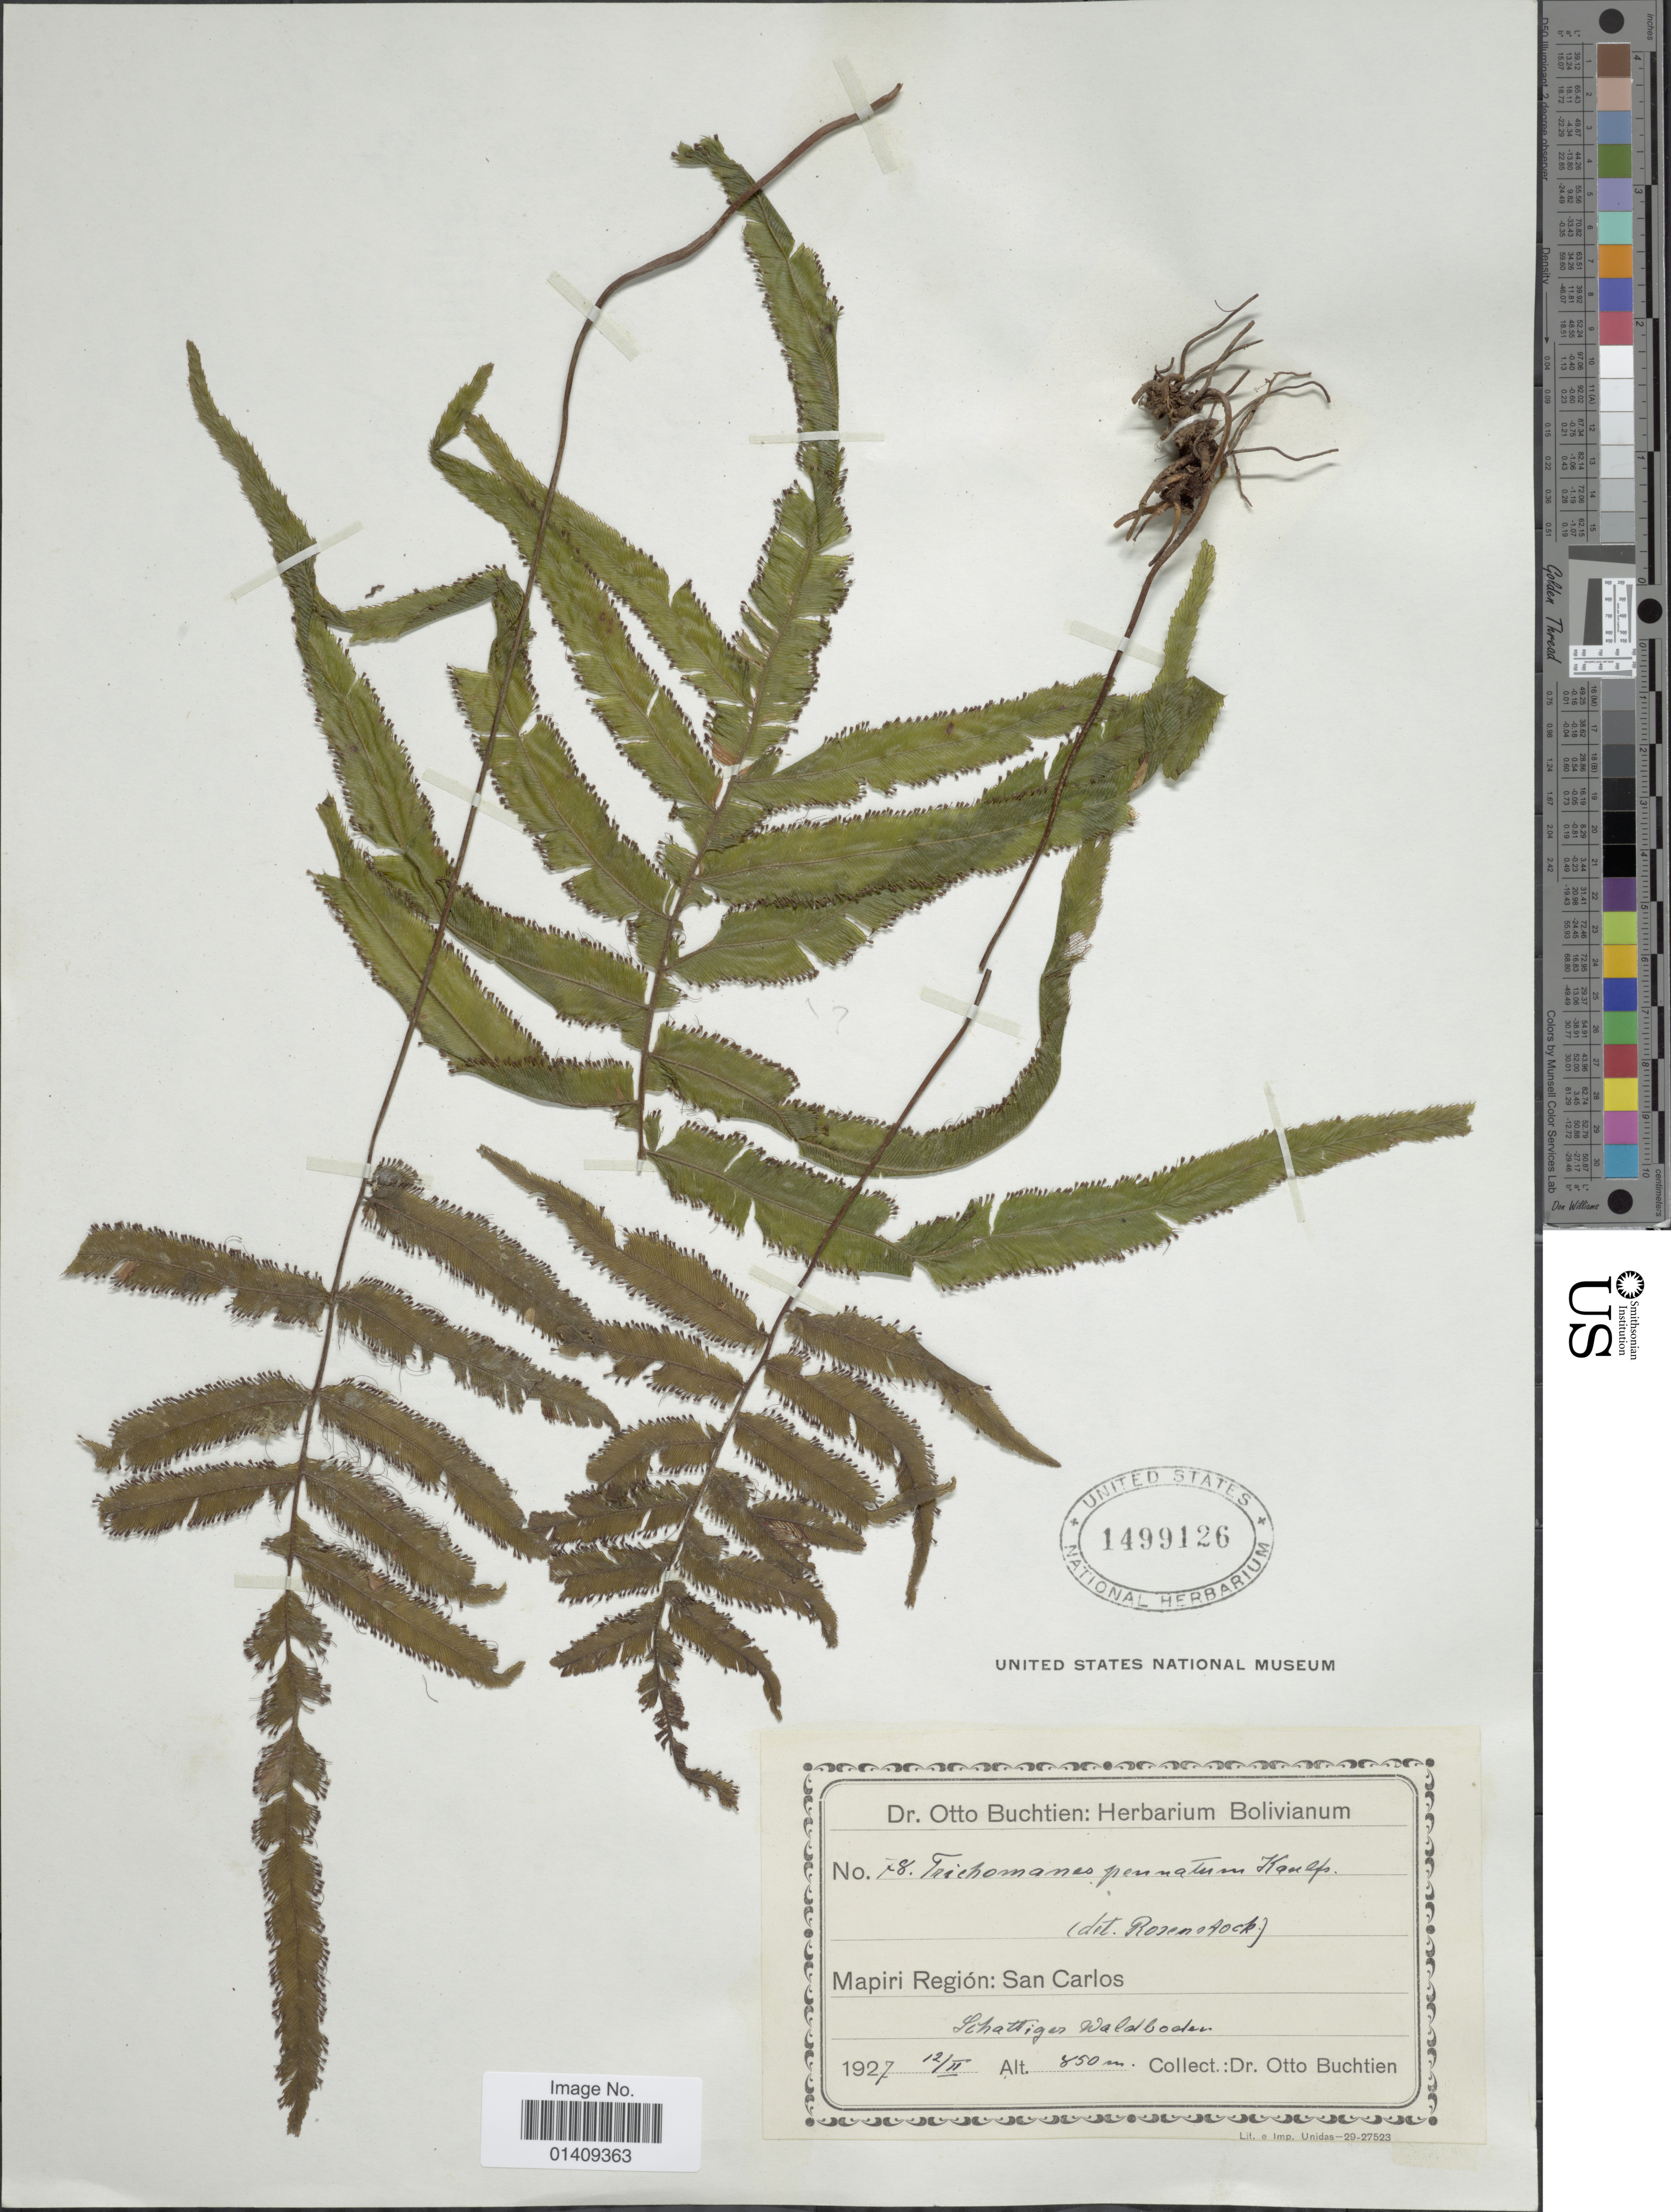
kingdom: Plantae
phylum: Tracheophyta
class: Polypodiopsida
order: Hymenophyllales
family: Hymenophyllaceae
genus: Trichomanes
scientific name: Trichomanes pinnatum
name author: Hedw.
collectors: O. Buchtien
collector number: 78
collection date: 1927-02-12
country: Bolivia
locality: Mapiri Region: San Carlos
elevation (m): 850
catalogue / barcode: US 1499126